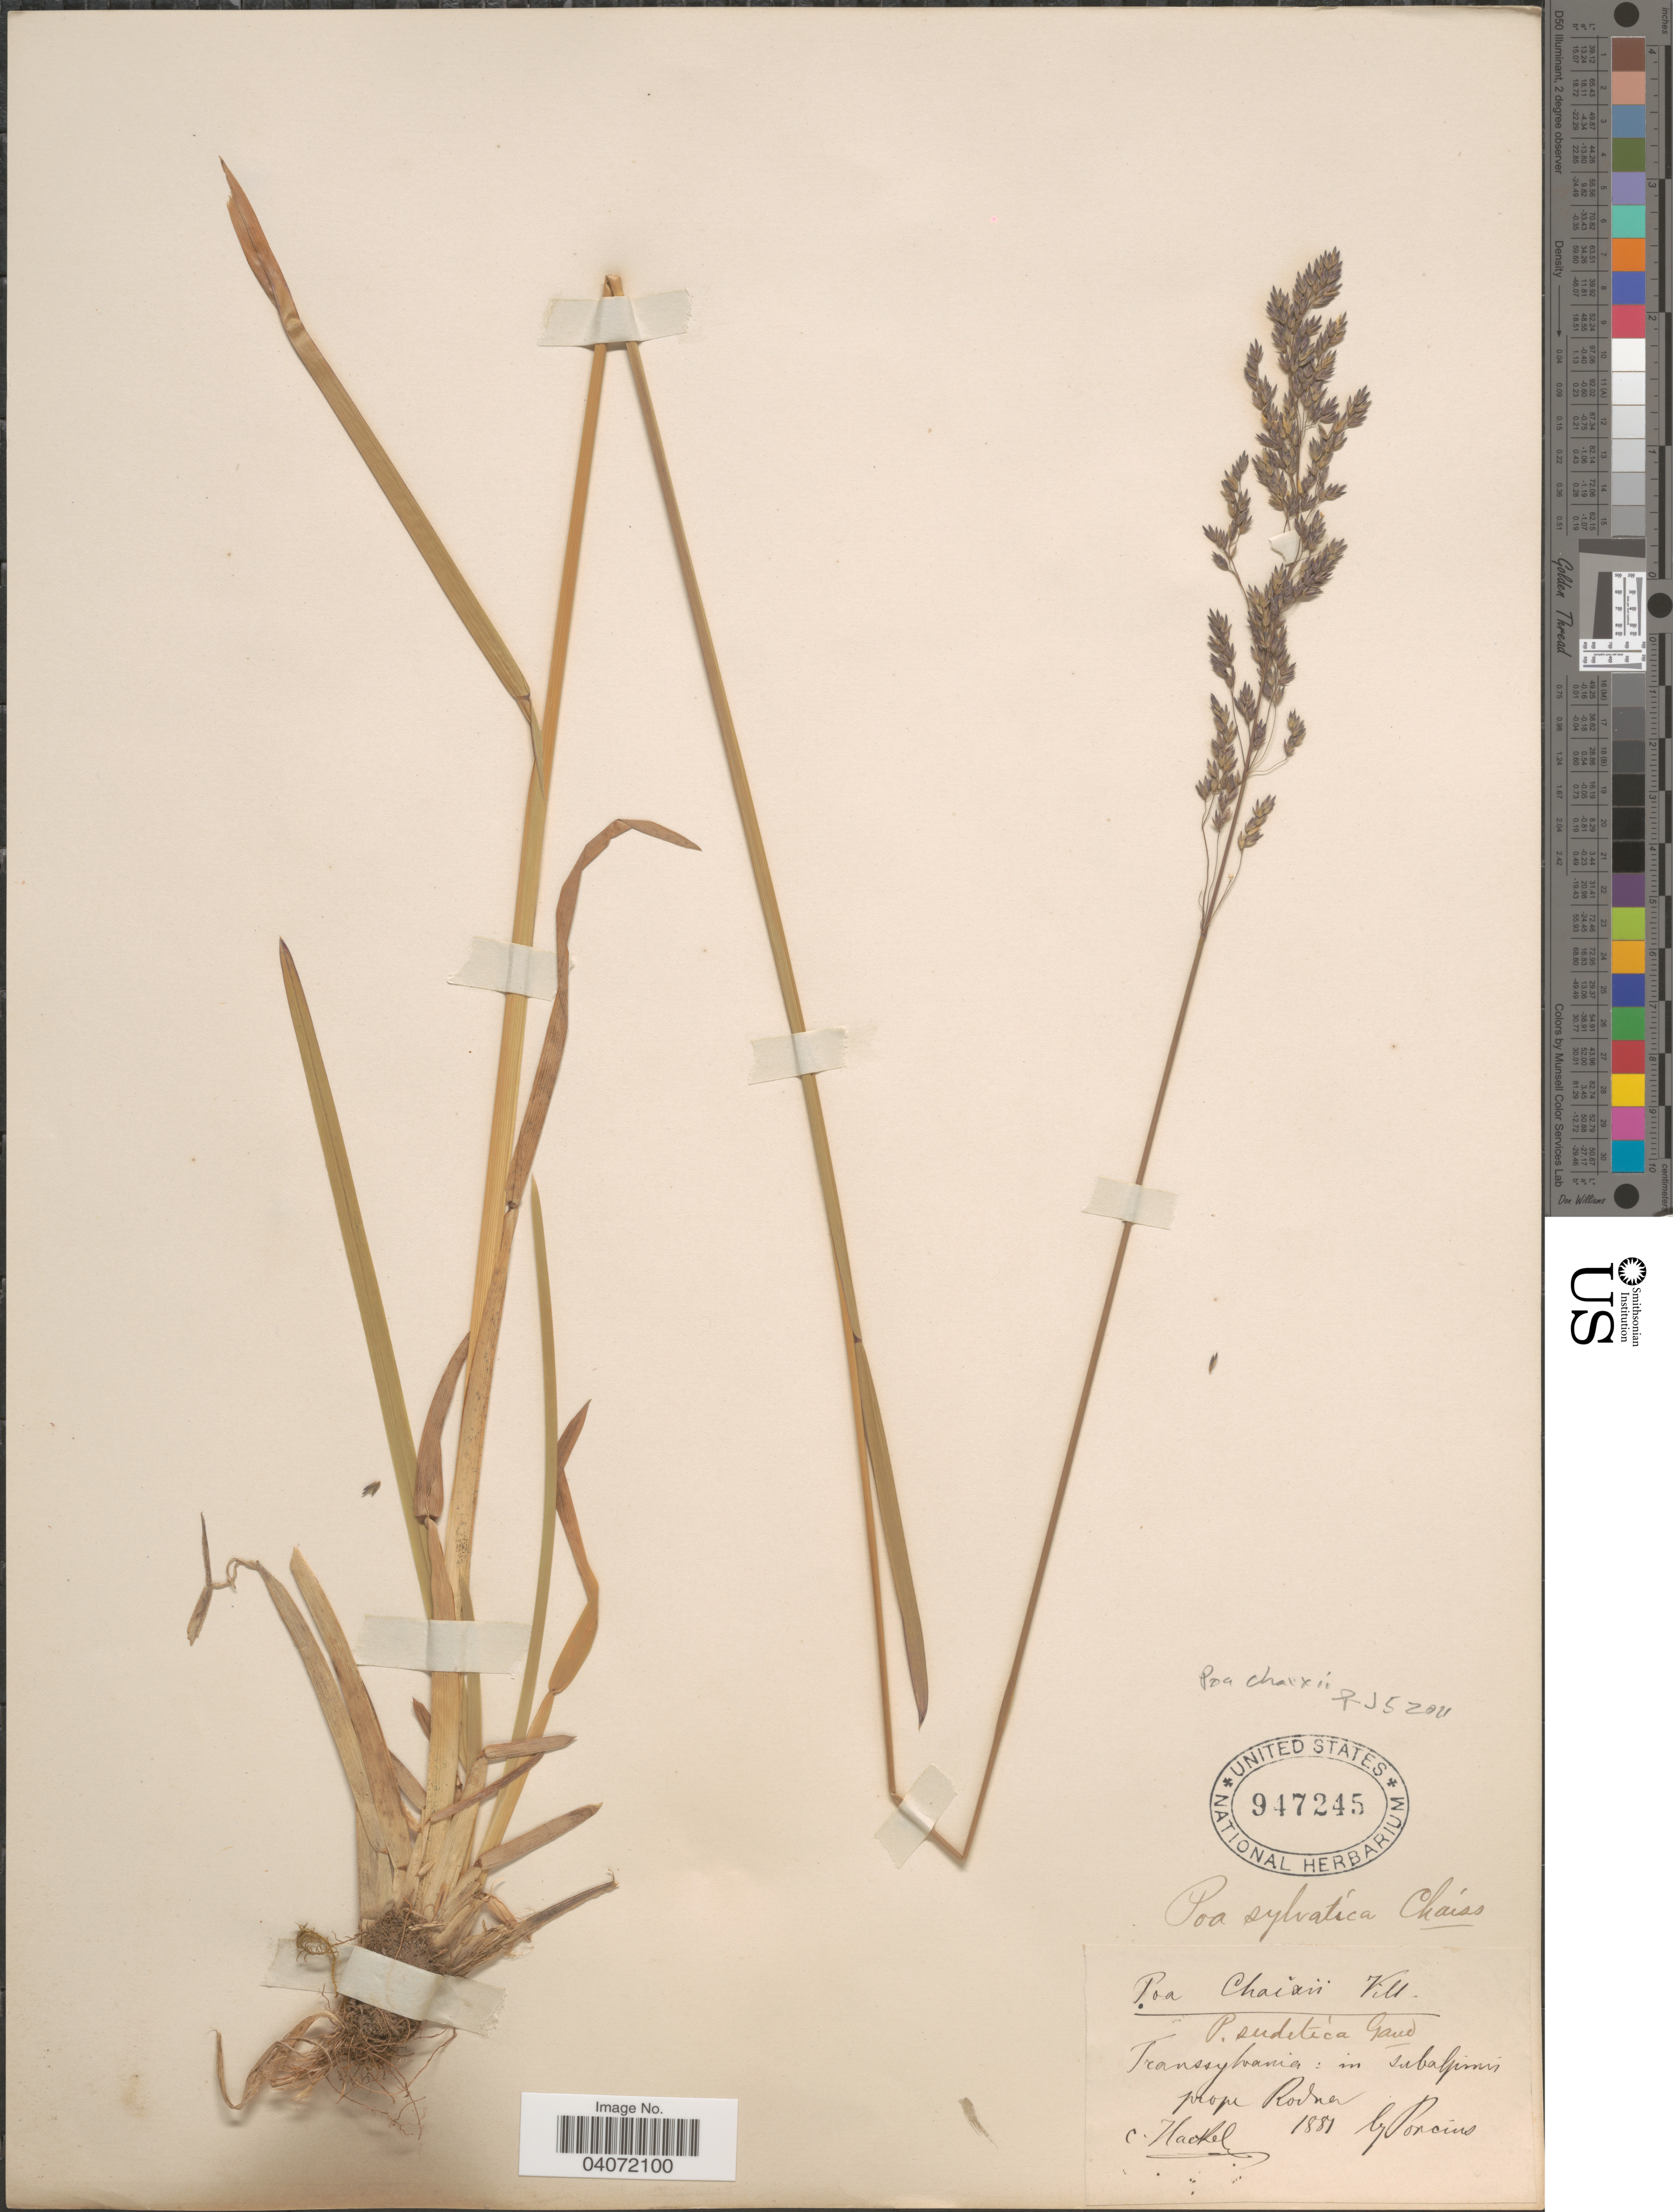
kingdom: Plantae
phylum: Tracheophyta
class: Liliopsida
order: Poales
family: Poaceae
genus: Poa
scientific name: Poa chaixii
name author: Vill.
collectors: -. Poncins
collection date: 1881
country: Romania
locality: Transsylvania: in subalpinis prope Rodna.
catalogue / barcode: US 947245